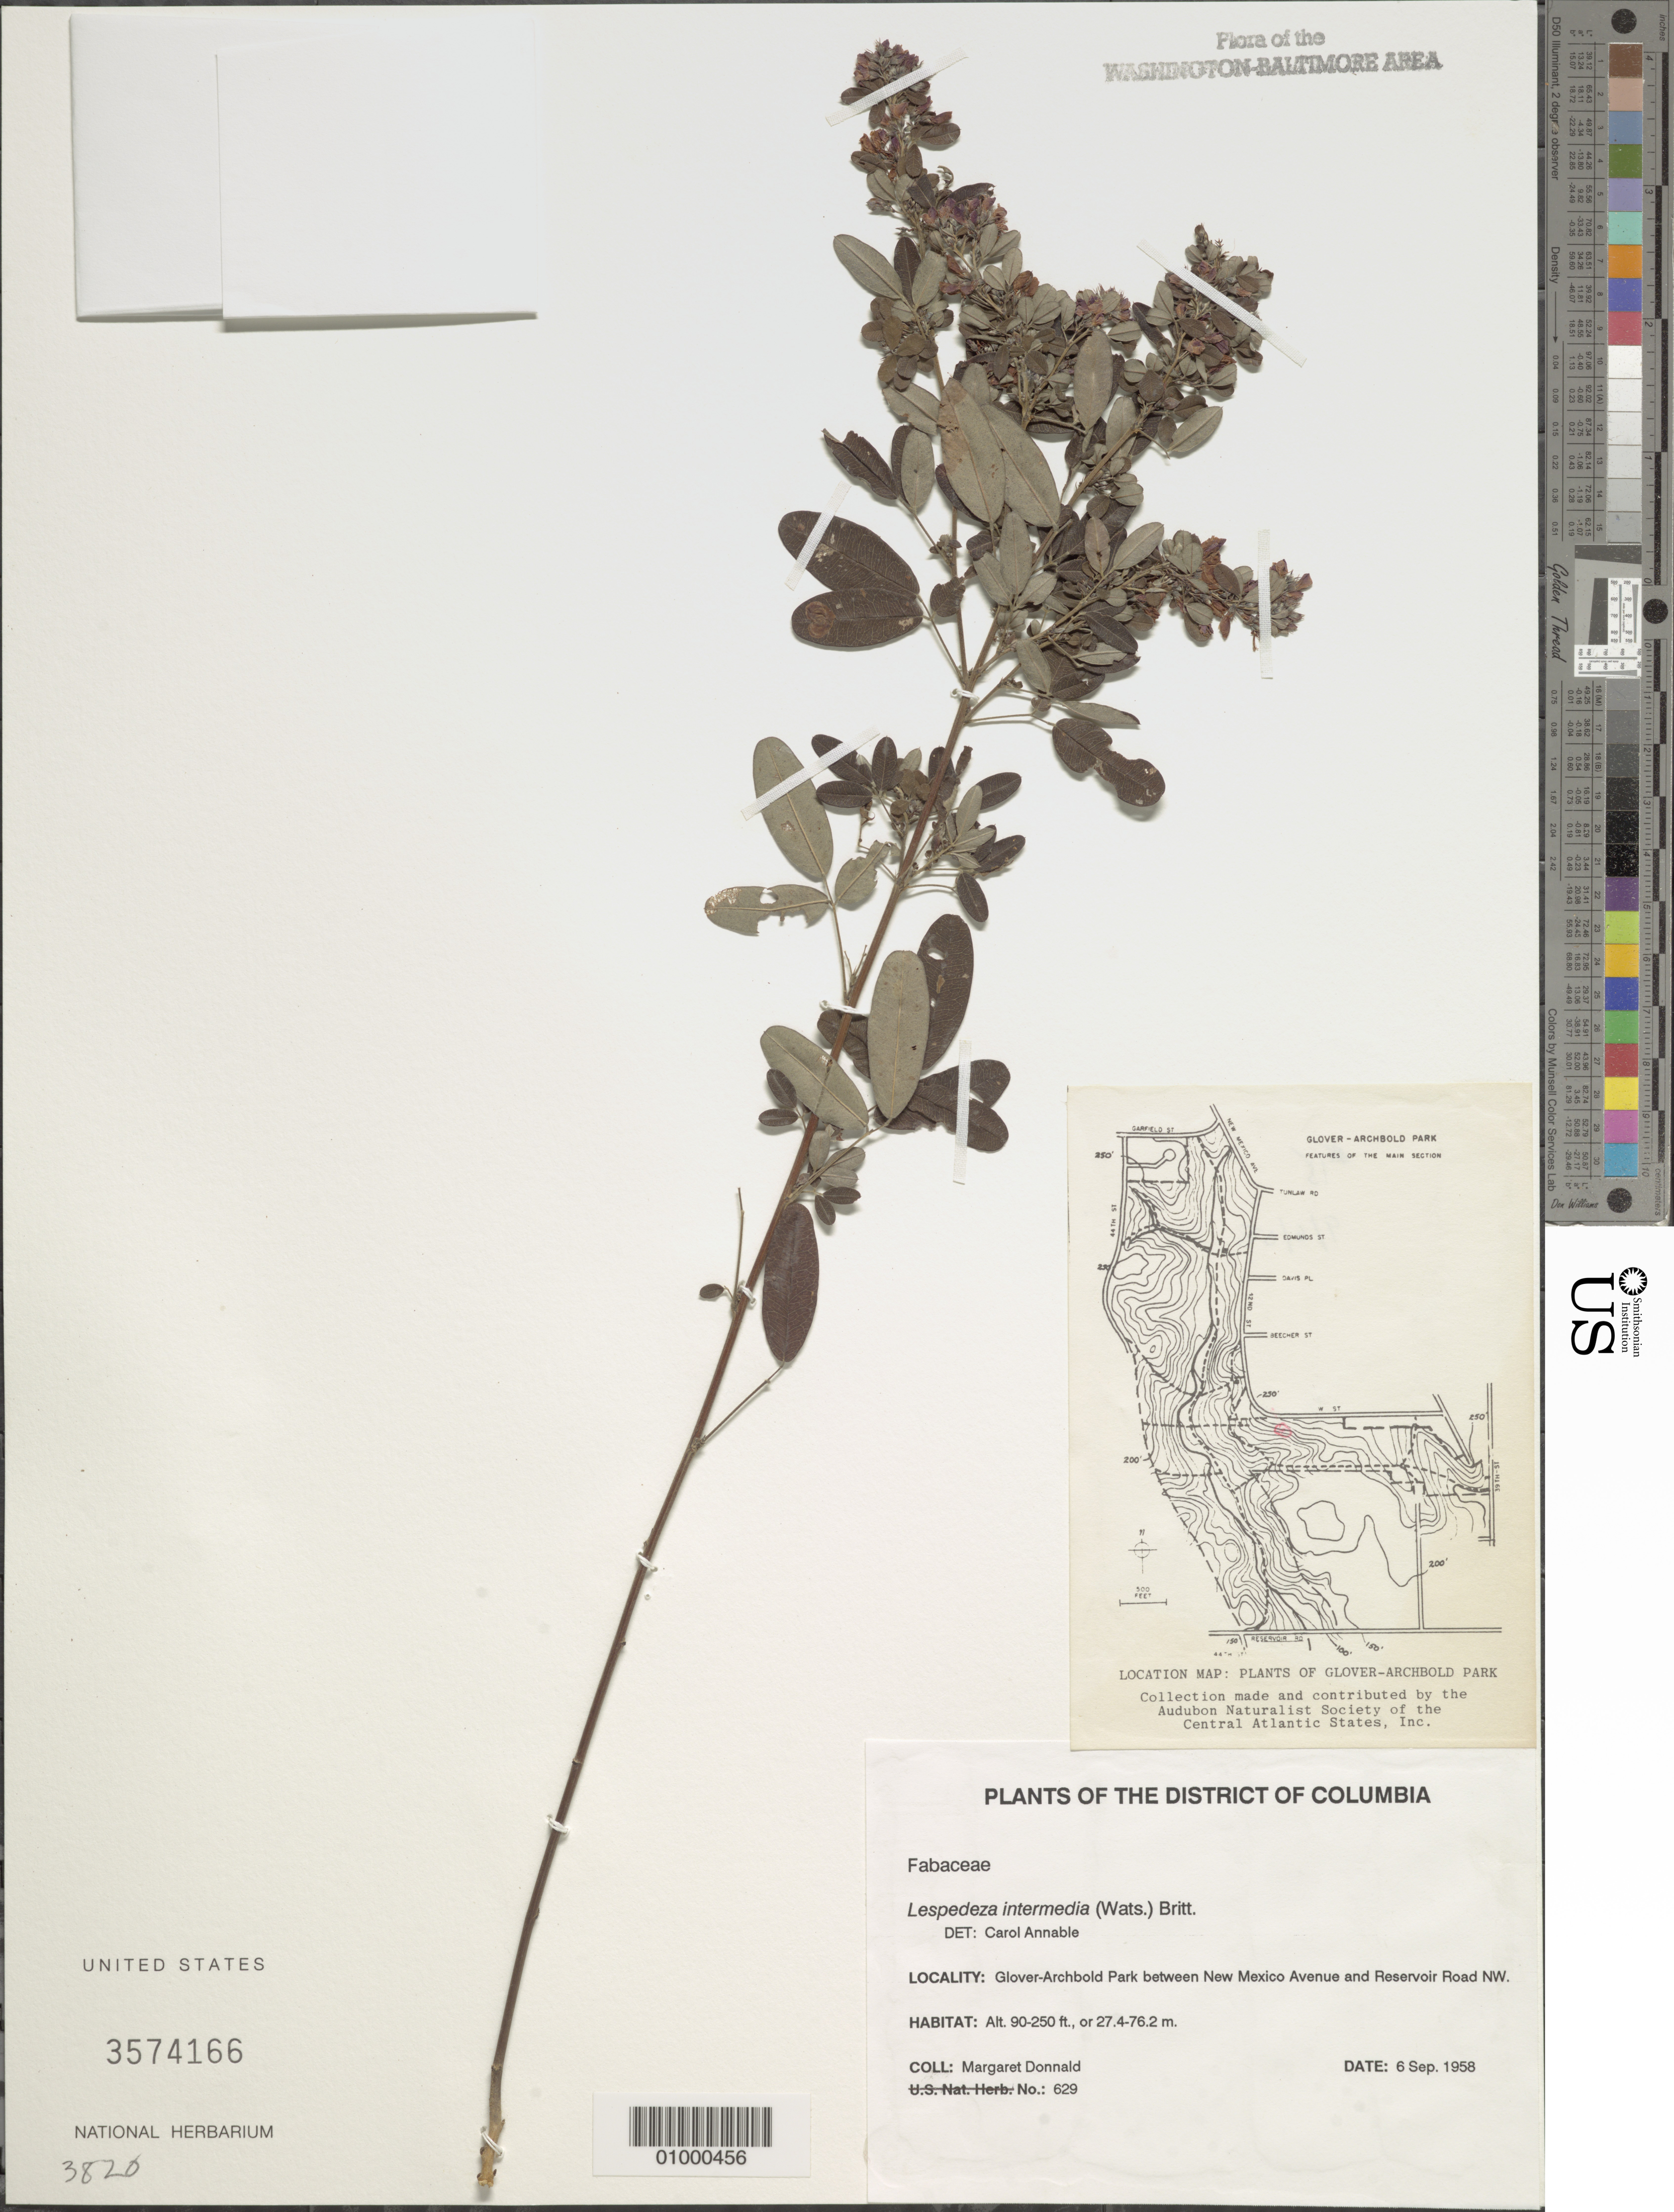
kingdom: Plantae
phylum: Tracheophyta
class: Magnoliopsida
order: Fabales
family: Fabaceae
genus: Lespedeza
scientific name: Lespedeza intermedia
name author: (S. Watson) Britton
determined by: Annable, C. R.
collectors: M. Donnald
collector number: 629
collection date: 1958-09-06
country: United States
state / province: District of Columbia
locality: Glover-Archbold Park between New Mexico Avenue and Reservoir Road NW.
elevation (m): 27.4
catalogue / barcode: US 3574166